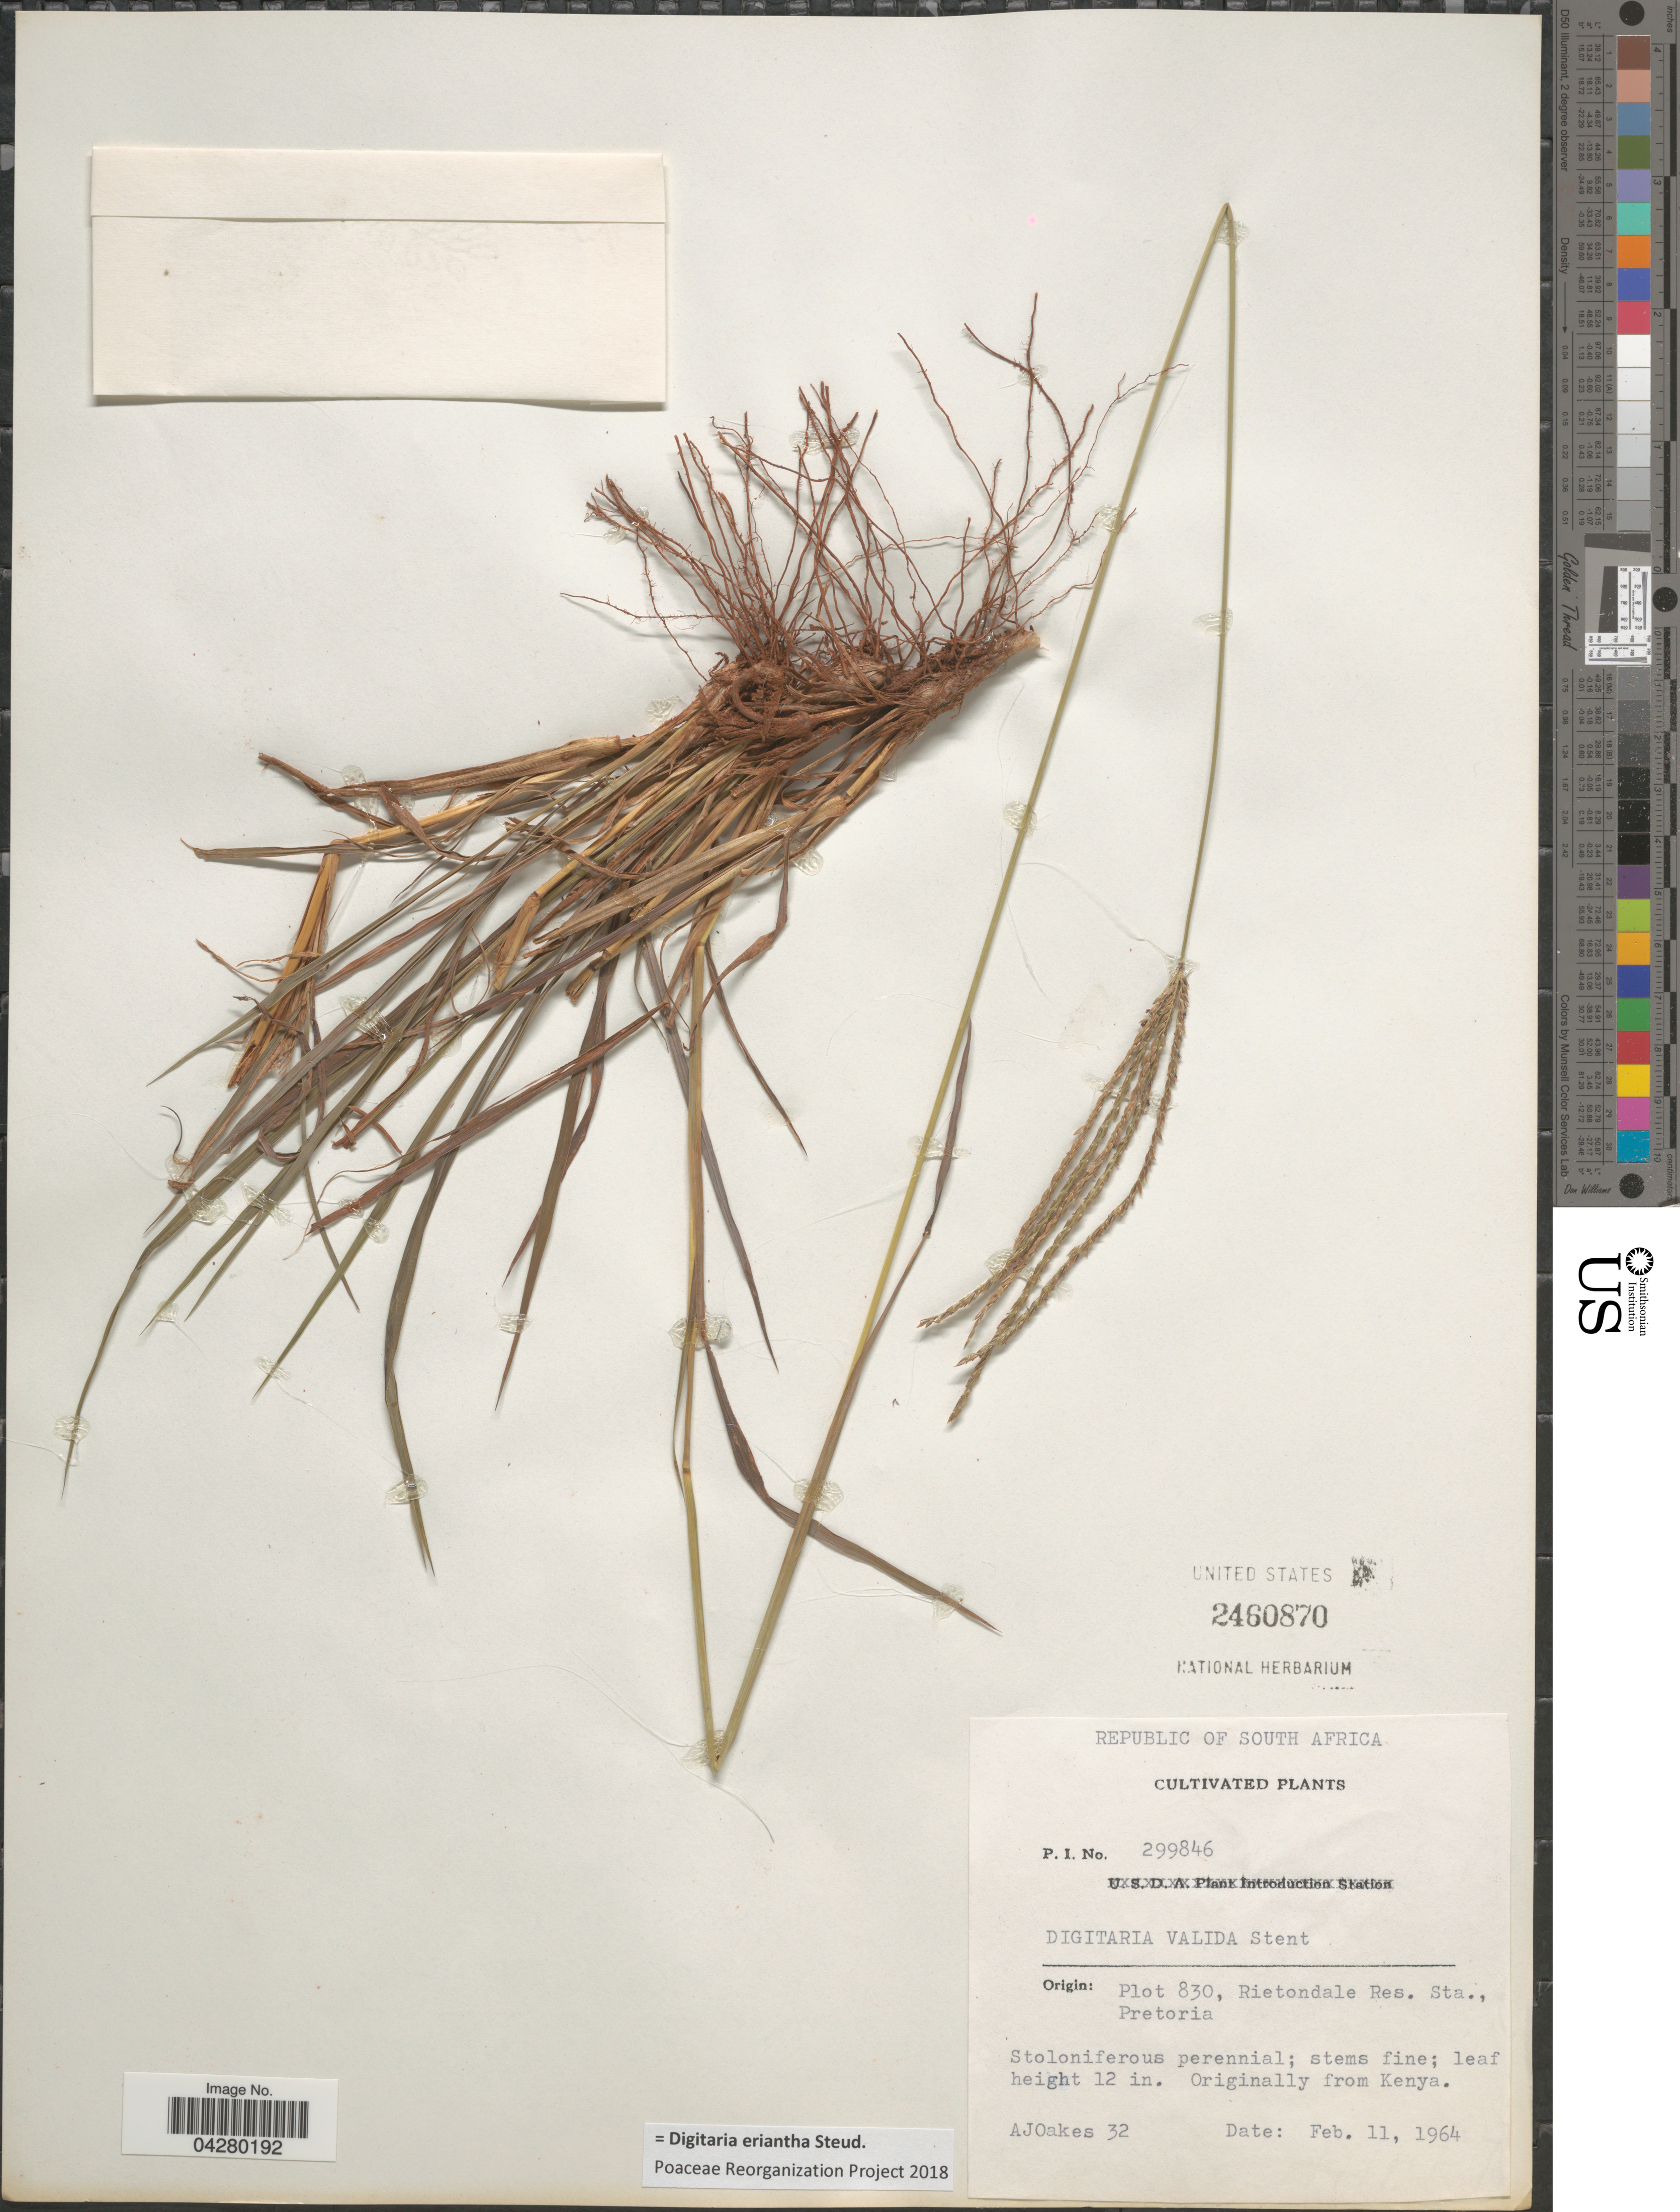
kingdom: Plantae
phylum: Tracheophyta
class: Liliopsida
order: Poales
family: Poaceae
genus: Digitaria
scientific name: Digitaria eriantha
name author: Steud.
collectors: A. Oakes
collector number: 32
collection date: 1964-02-11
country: South Africa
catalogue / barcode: US 2460870